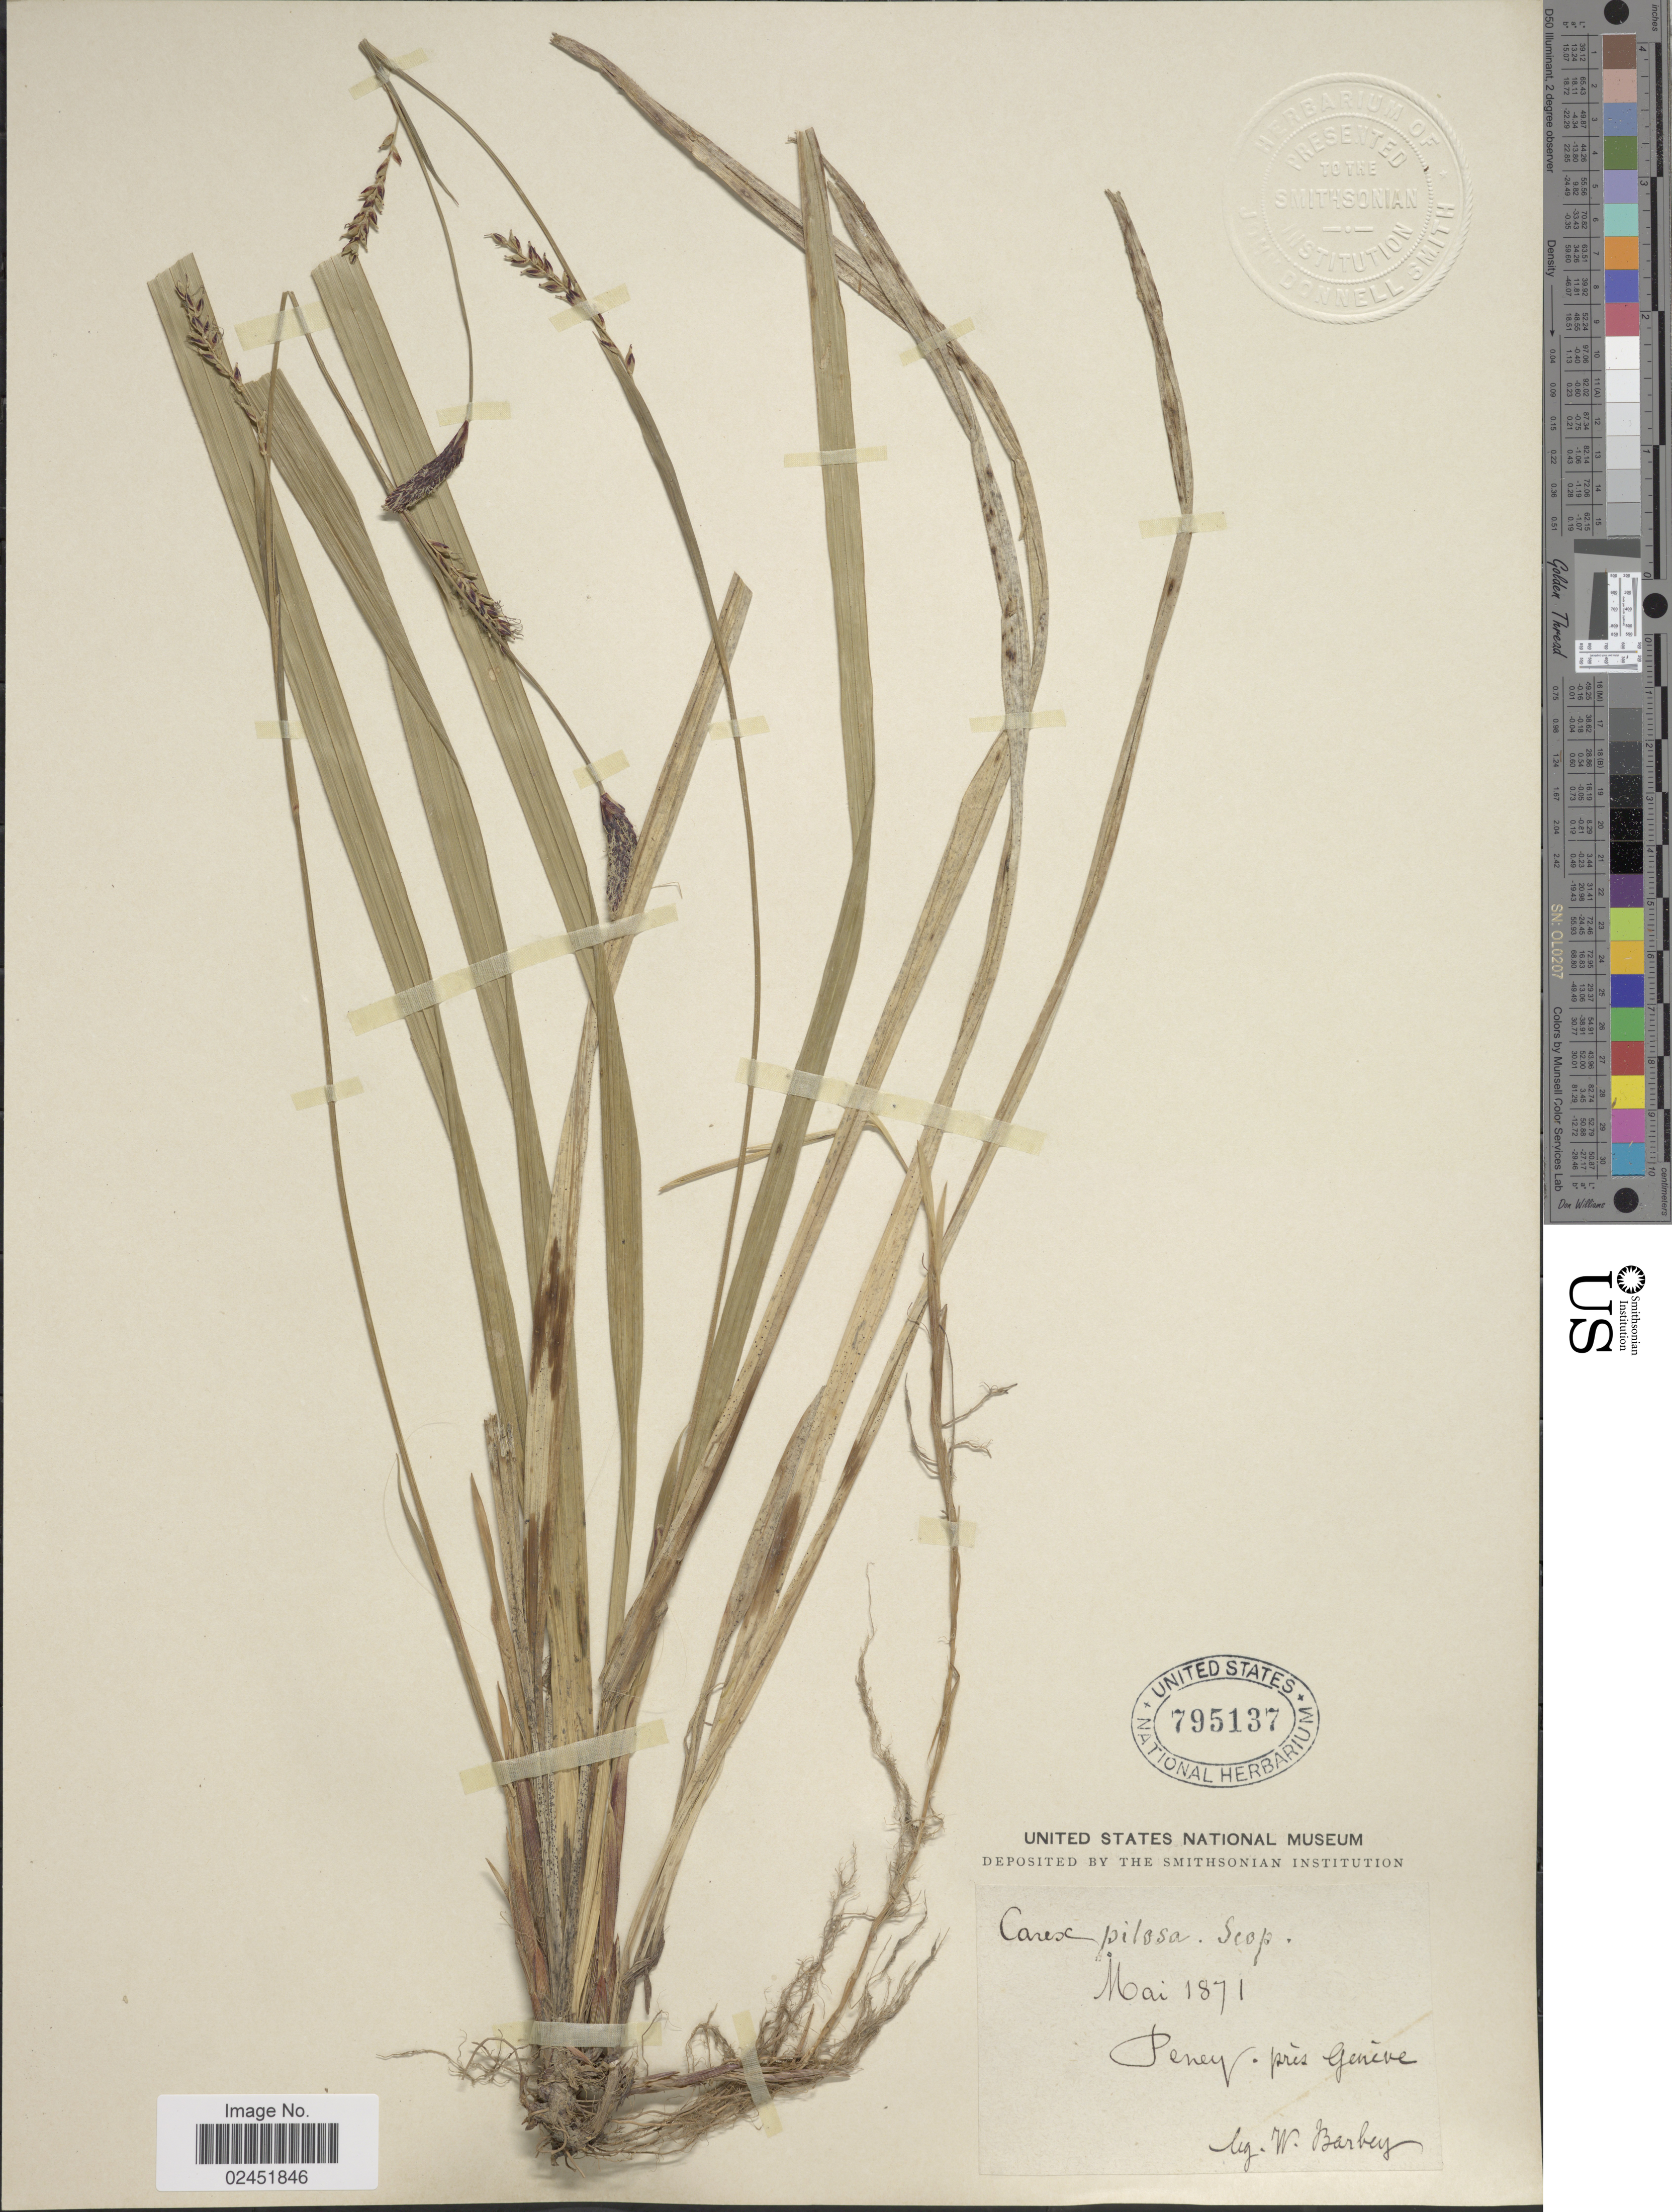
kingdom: Plantae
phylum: Tracheophyta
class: Liliopsida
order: Poales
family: Cyperaceae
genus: Carex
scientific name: Carex pilosa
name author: Scop.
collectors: W. Barbey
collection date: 1871-05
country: Switzerland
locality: Peney. pres Genive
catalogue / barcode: US 795137